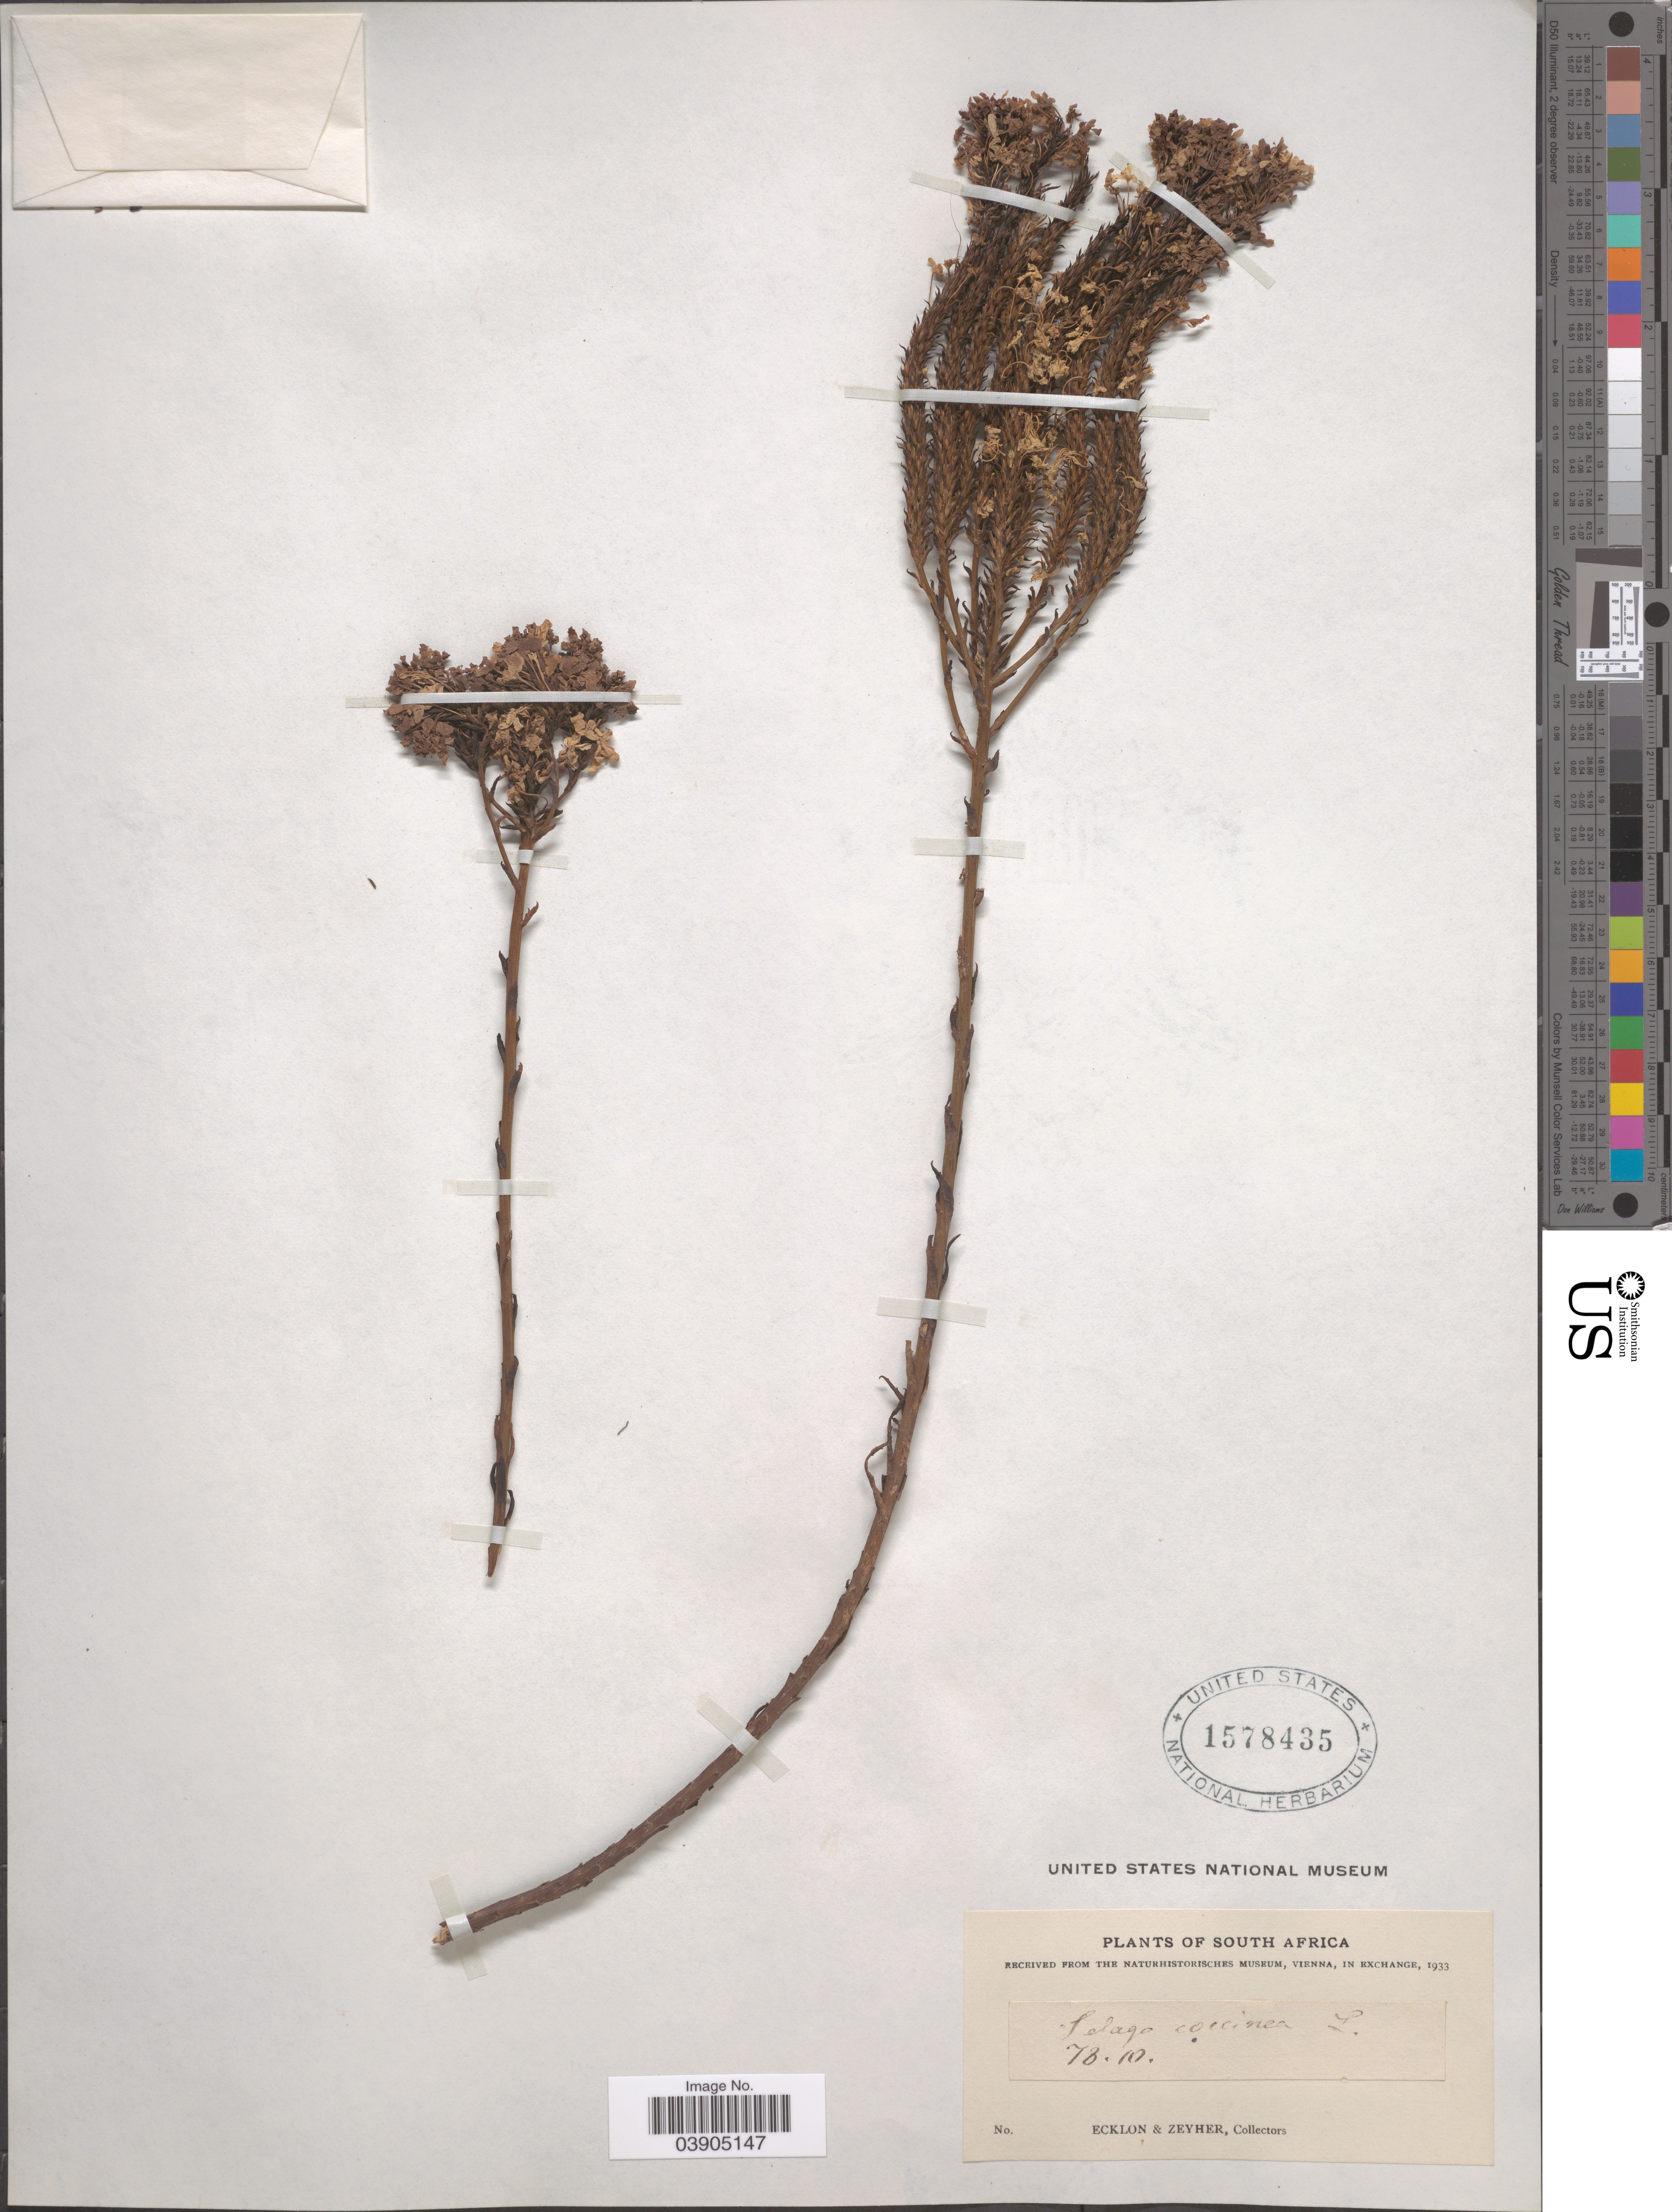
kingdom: Plantae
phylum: Tracheophyta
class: Magnoliopsida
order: Lamiales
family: Scrophulariaceae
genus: Selago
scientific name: Selago coccinea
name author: L.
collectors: -. Ecklon & -. Zeyher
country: South Africa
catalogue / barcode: US 1578435